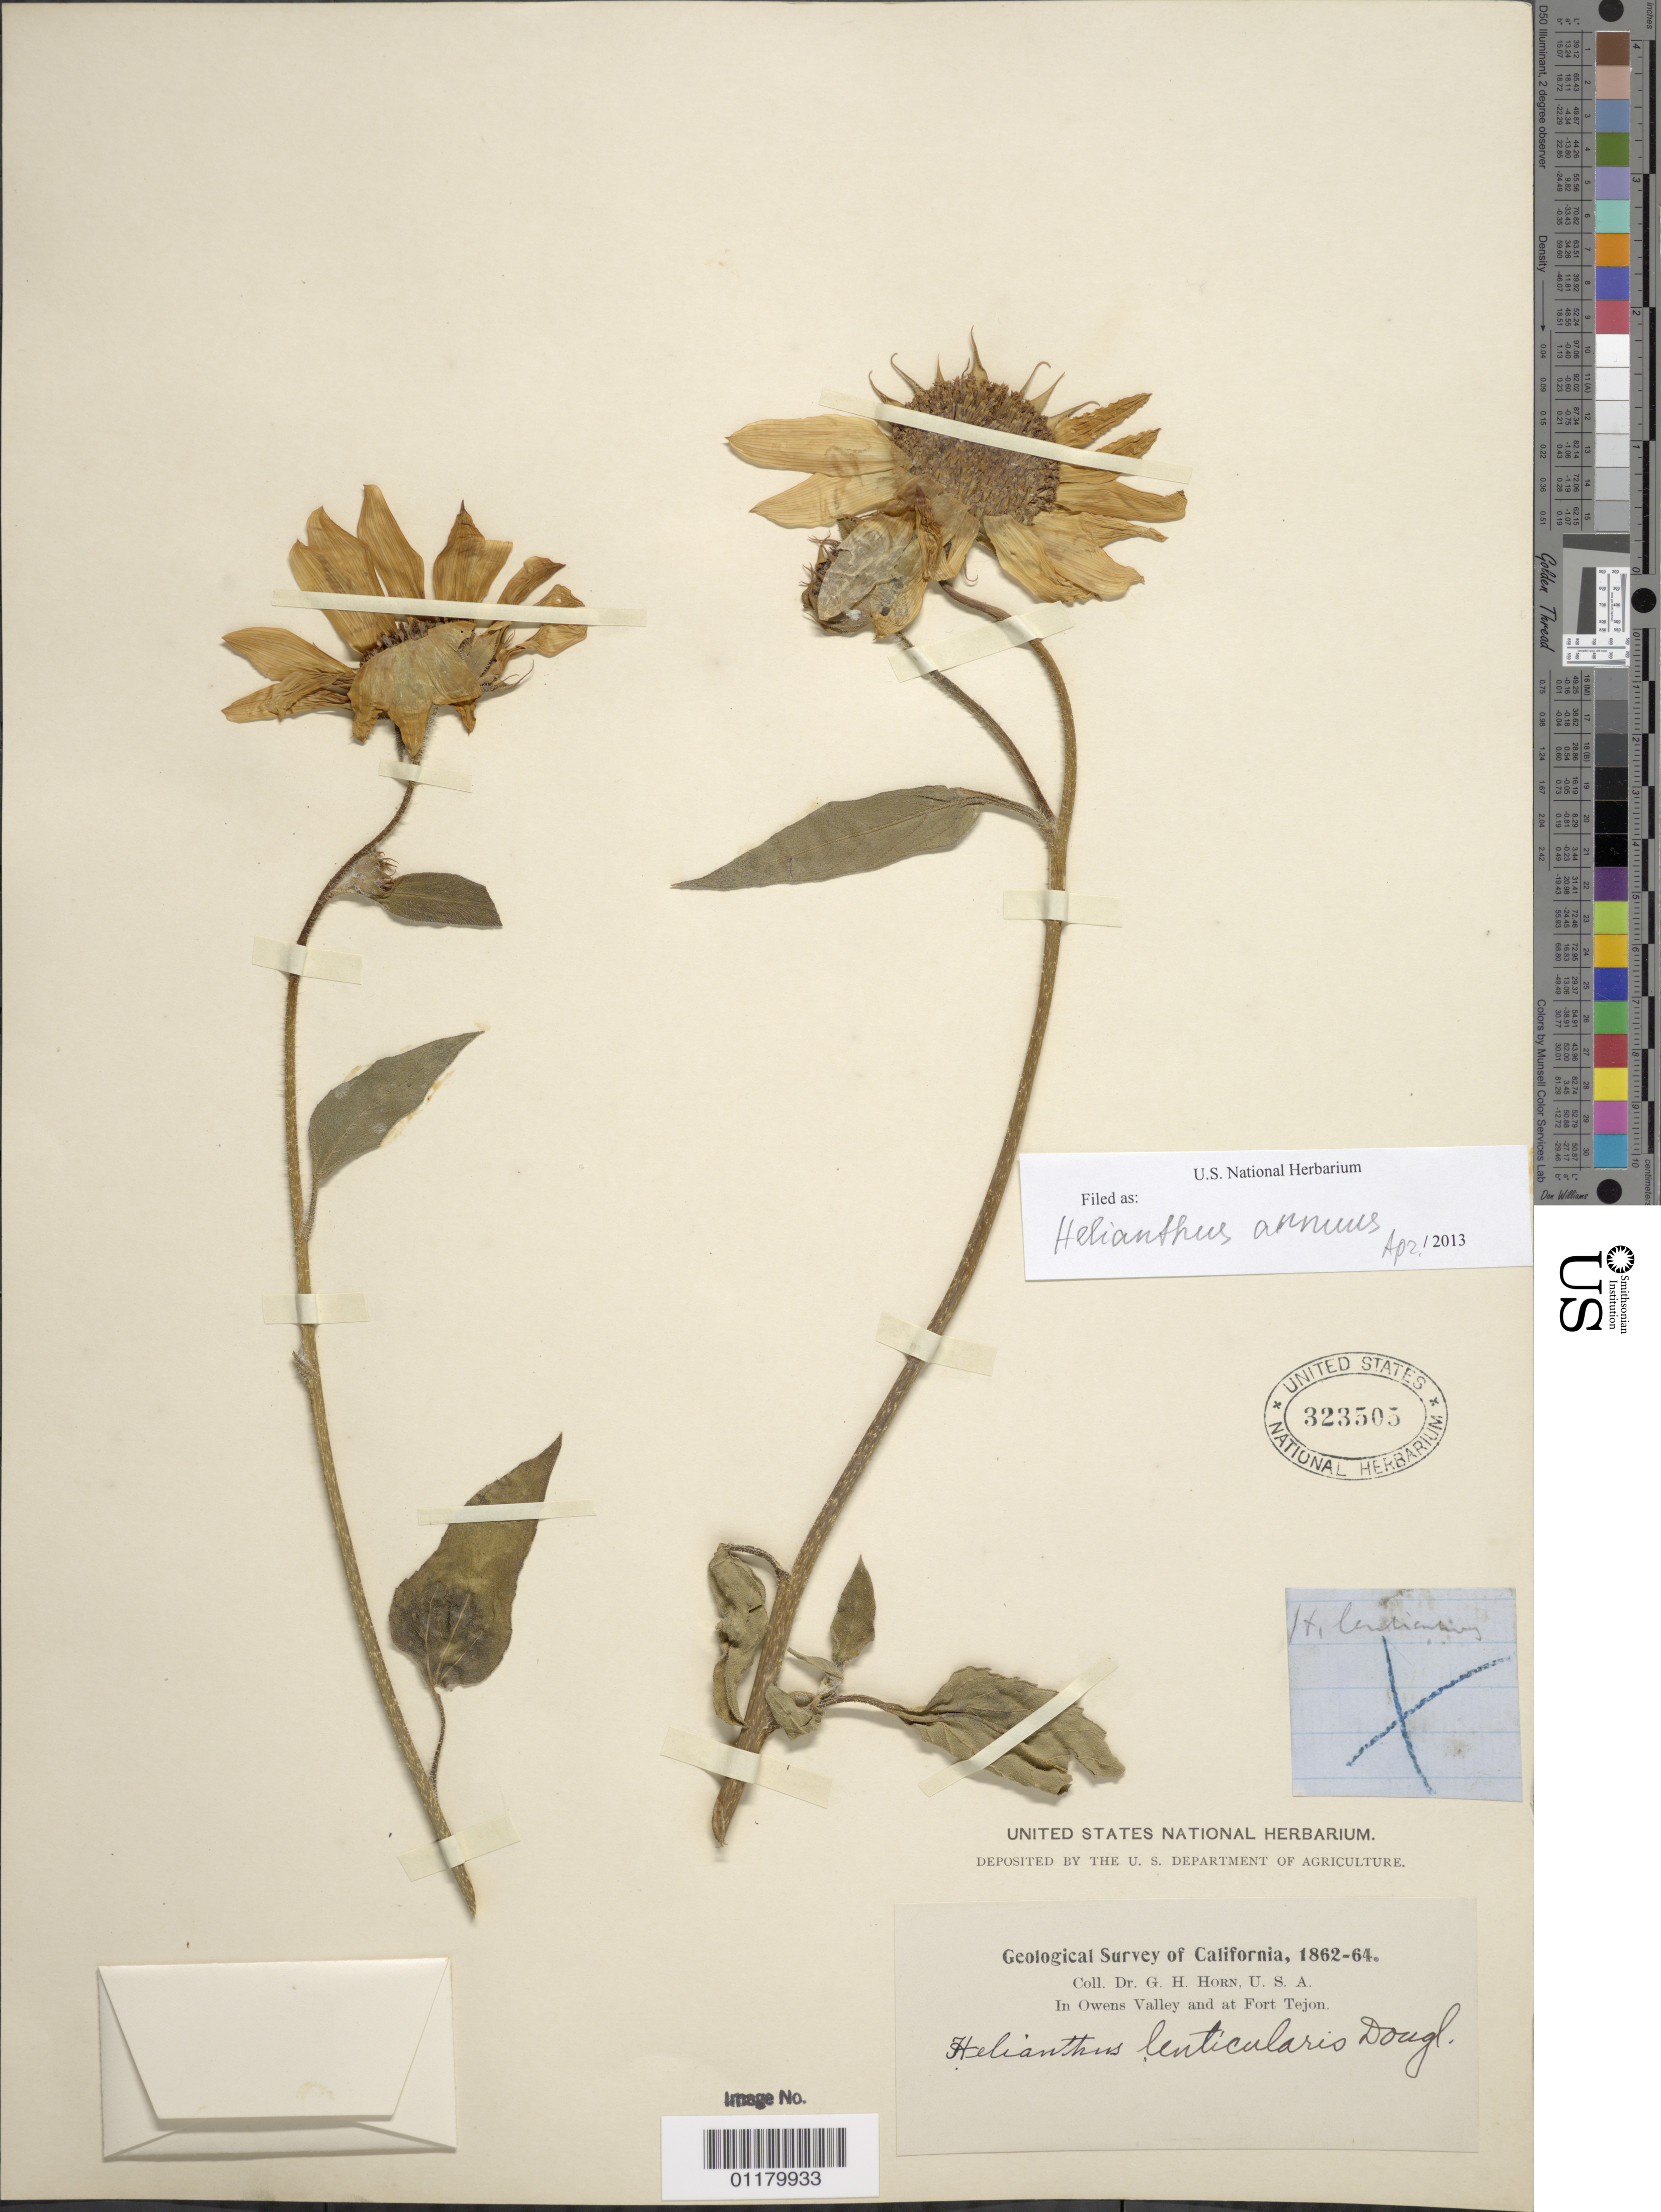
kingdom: Plantae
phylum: Tracheophyta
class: Magnoliopsida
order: Asterales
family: Asteraceae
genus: Helianthus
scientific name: Helianthus annuus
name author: L.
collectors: G. Horn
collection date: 1862/1864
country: United States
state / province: California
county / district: Kern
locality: In Owens Valley and at fort Tejon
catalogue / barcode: US 323505